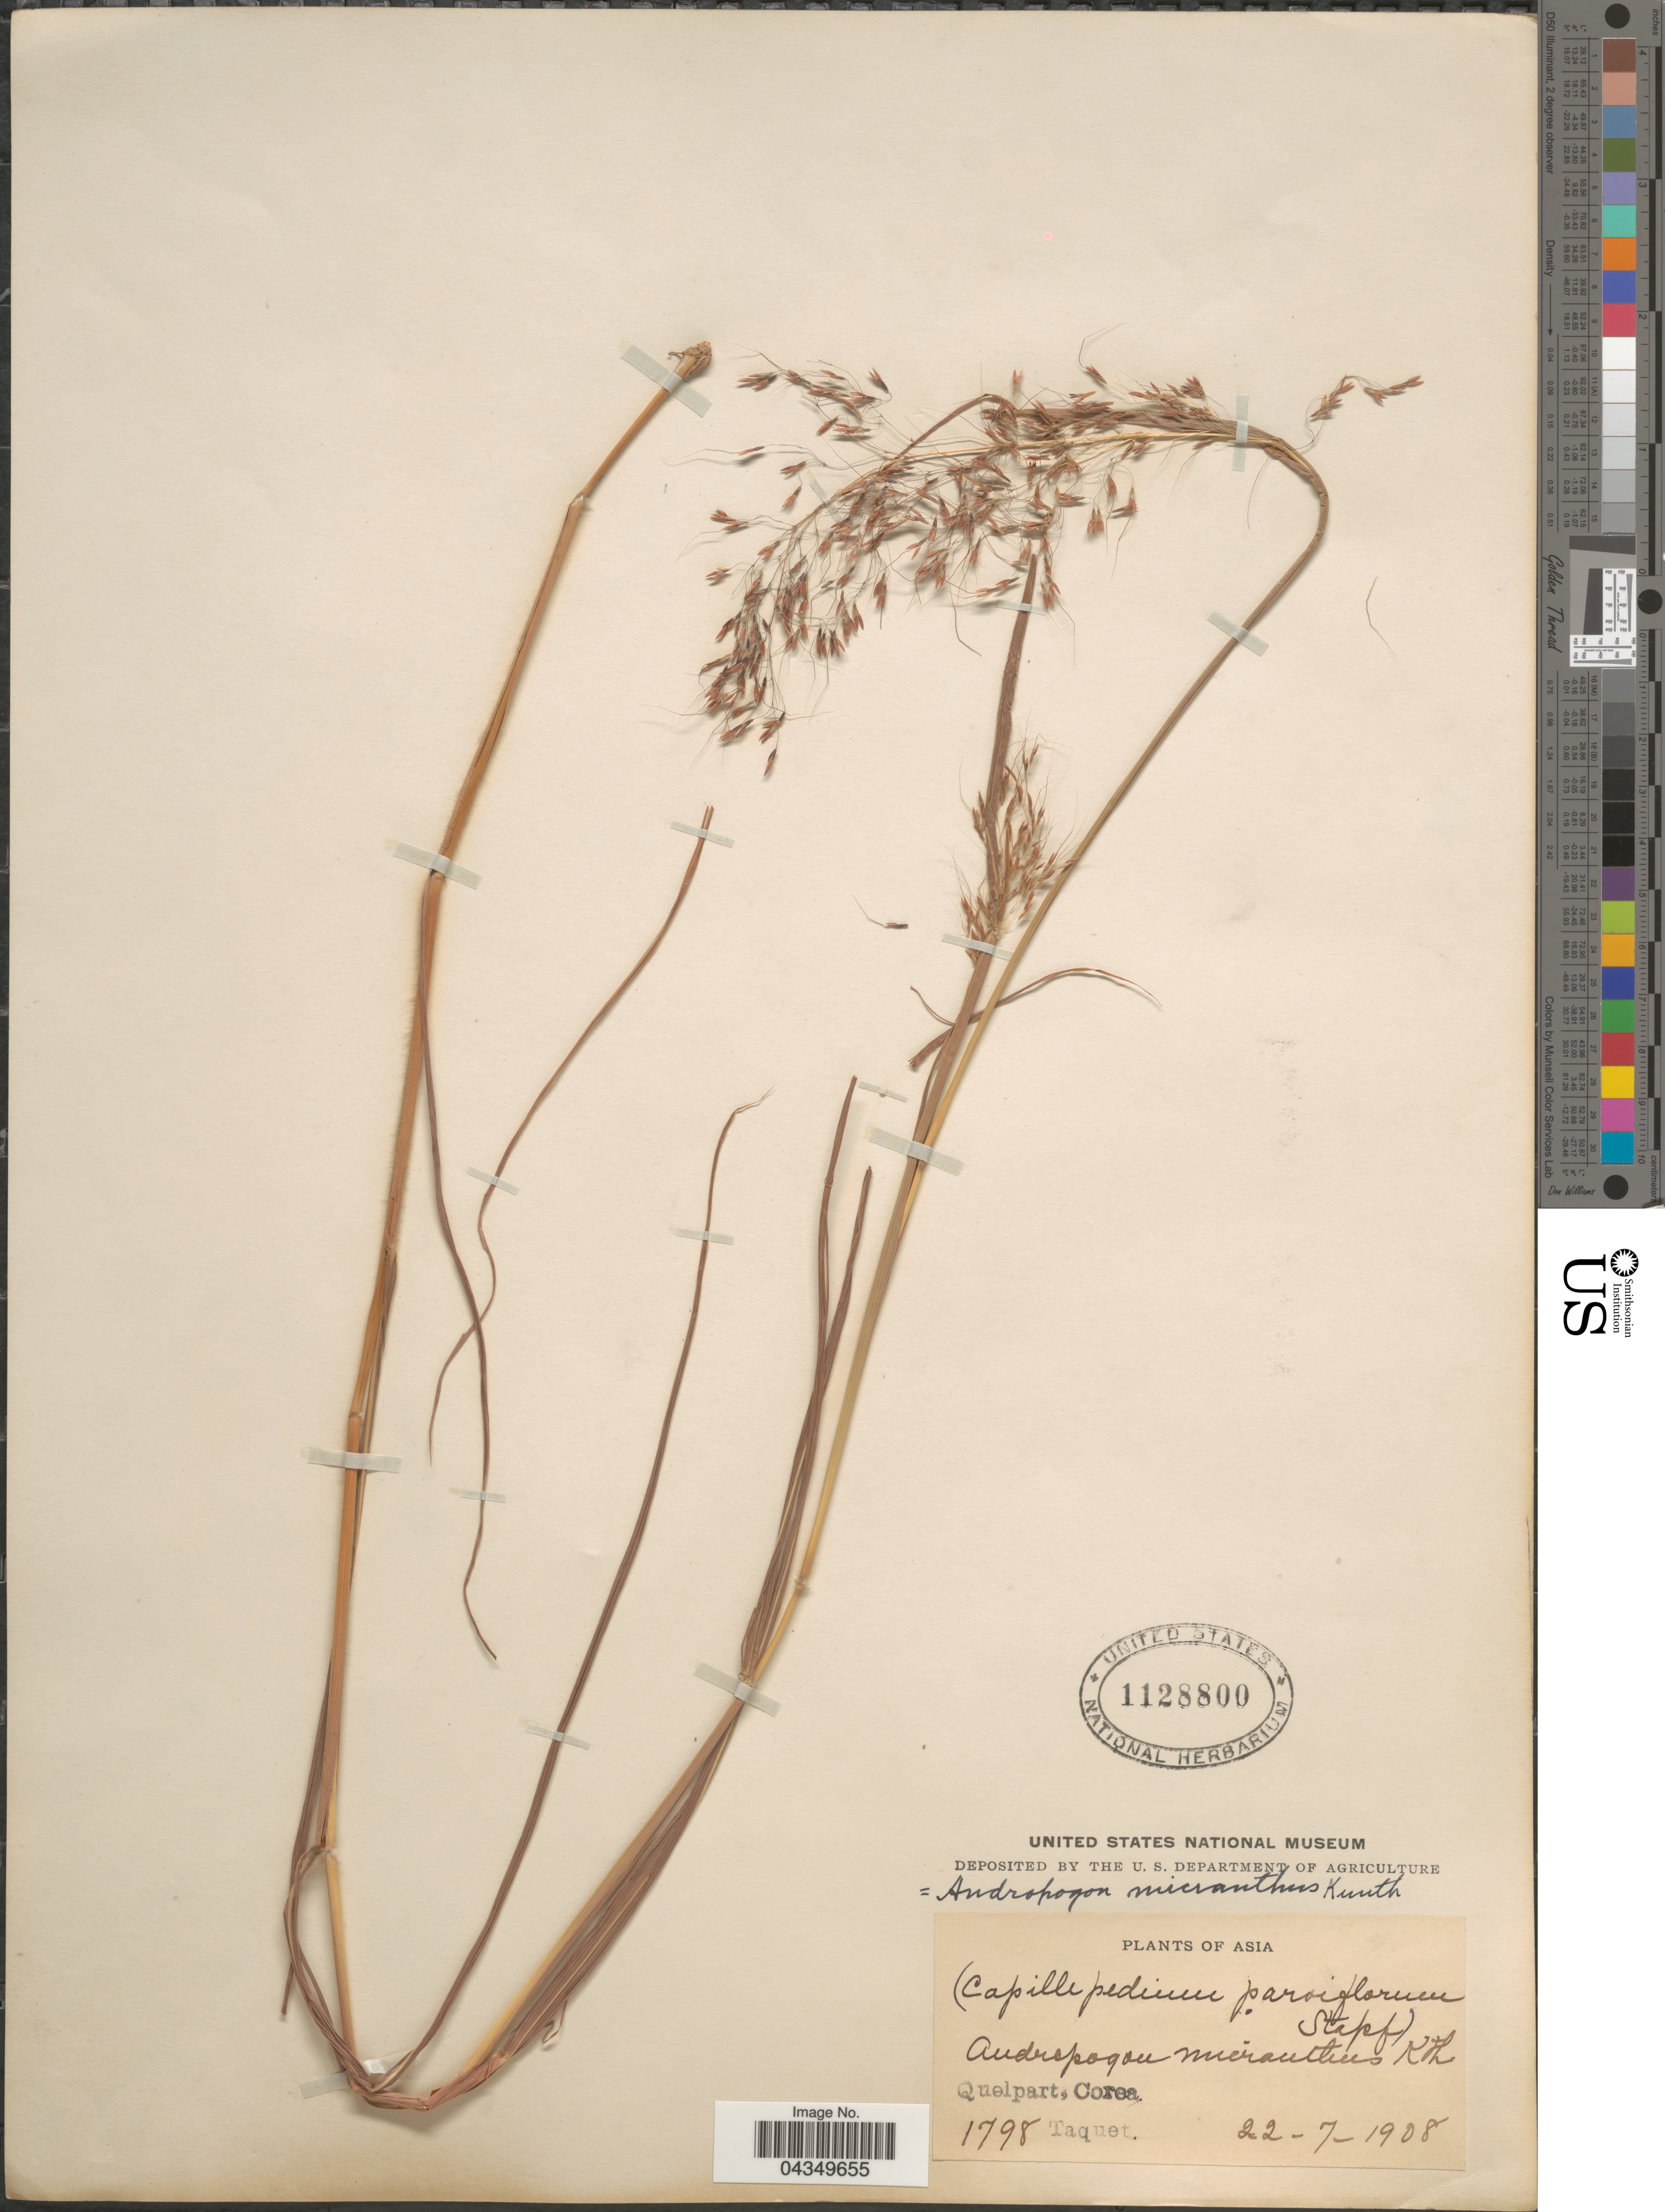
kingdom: Plantae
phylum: Tracheophyta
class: Liliopsida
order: Poales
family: Poaceae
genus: Capillipedium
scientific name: Capillipedium parviflorum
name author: (R. Br.) Stapf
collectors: Taquet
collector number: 1798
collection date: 1908-07-22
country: South Korea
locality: Quelpart, Corea.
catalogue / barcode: US 1128800